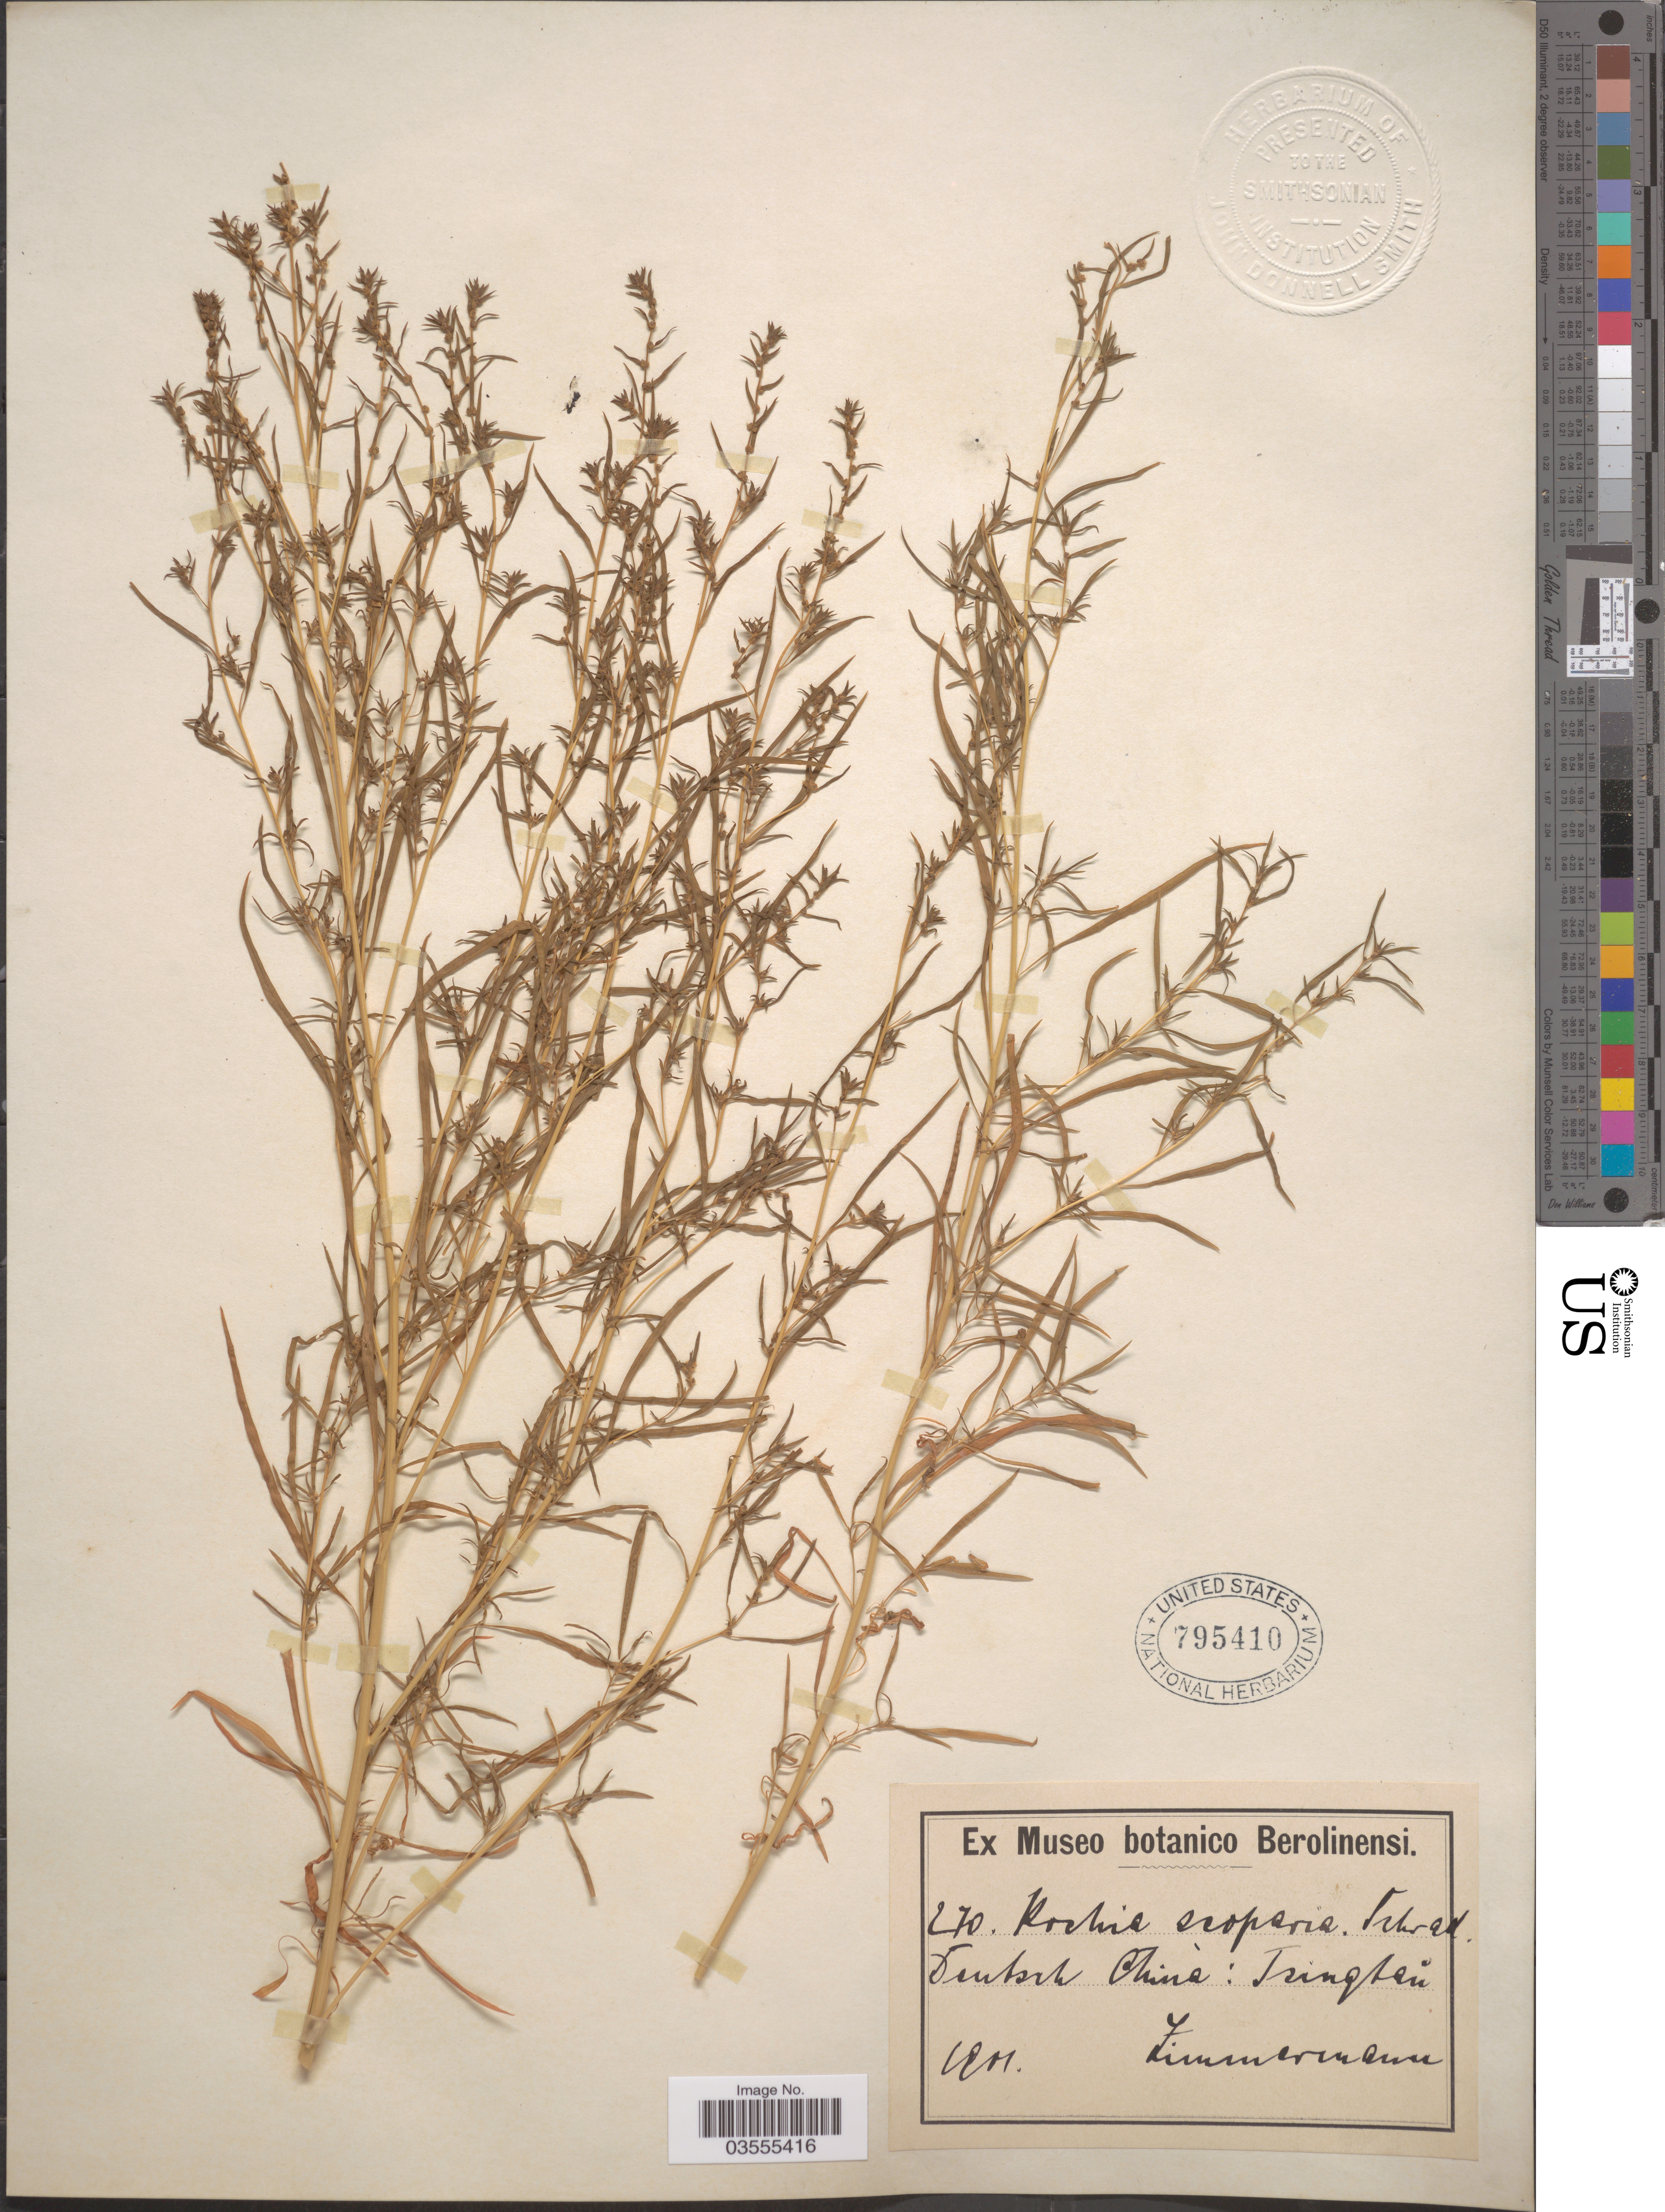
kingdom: Plantae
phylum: Tracheophyta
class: Magnoliopsida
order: Caryophyllales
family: Amaranthaceae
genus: Bassia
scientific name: Bassia scoparia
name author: (L.) Voss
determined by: U.S. National Herbarium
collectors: -. Zimmermann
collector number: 270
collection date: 1901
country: China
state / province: Shandong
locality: Deutsch Chinà: Tsingtaú.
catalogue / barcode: US 795410